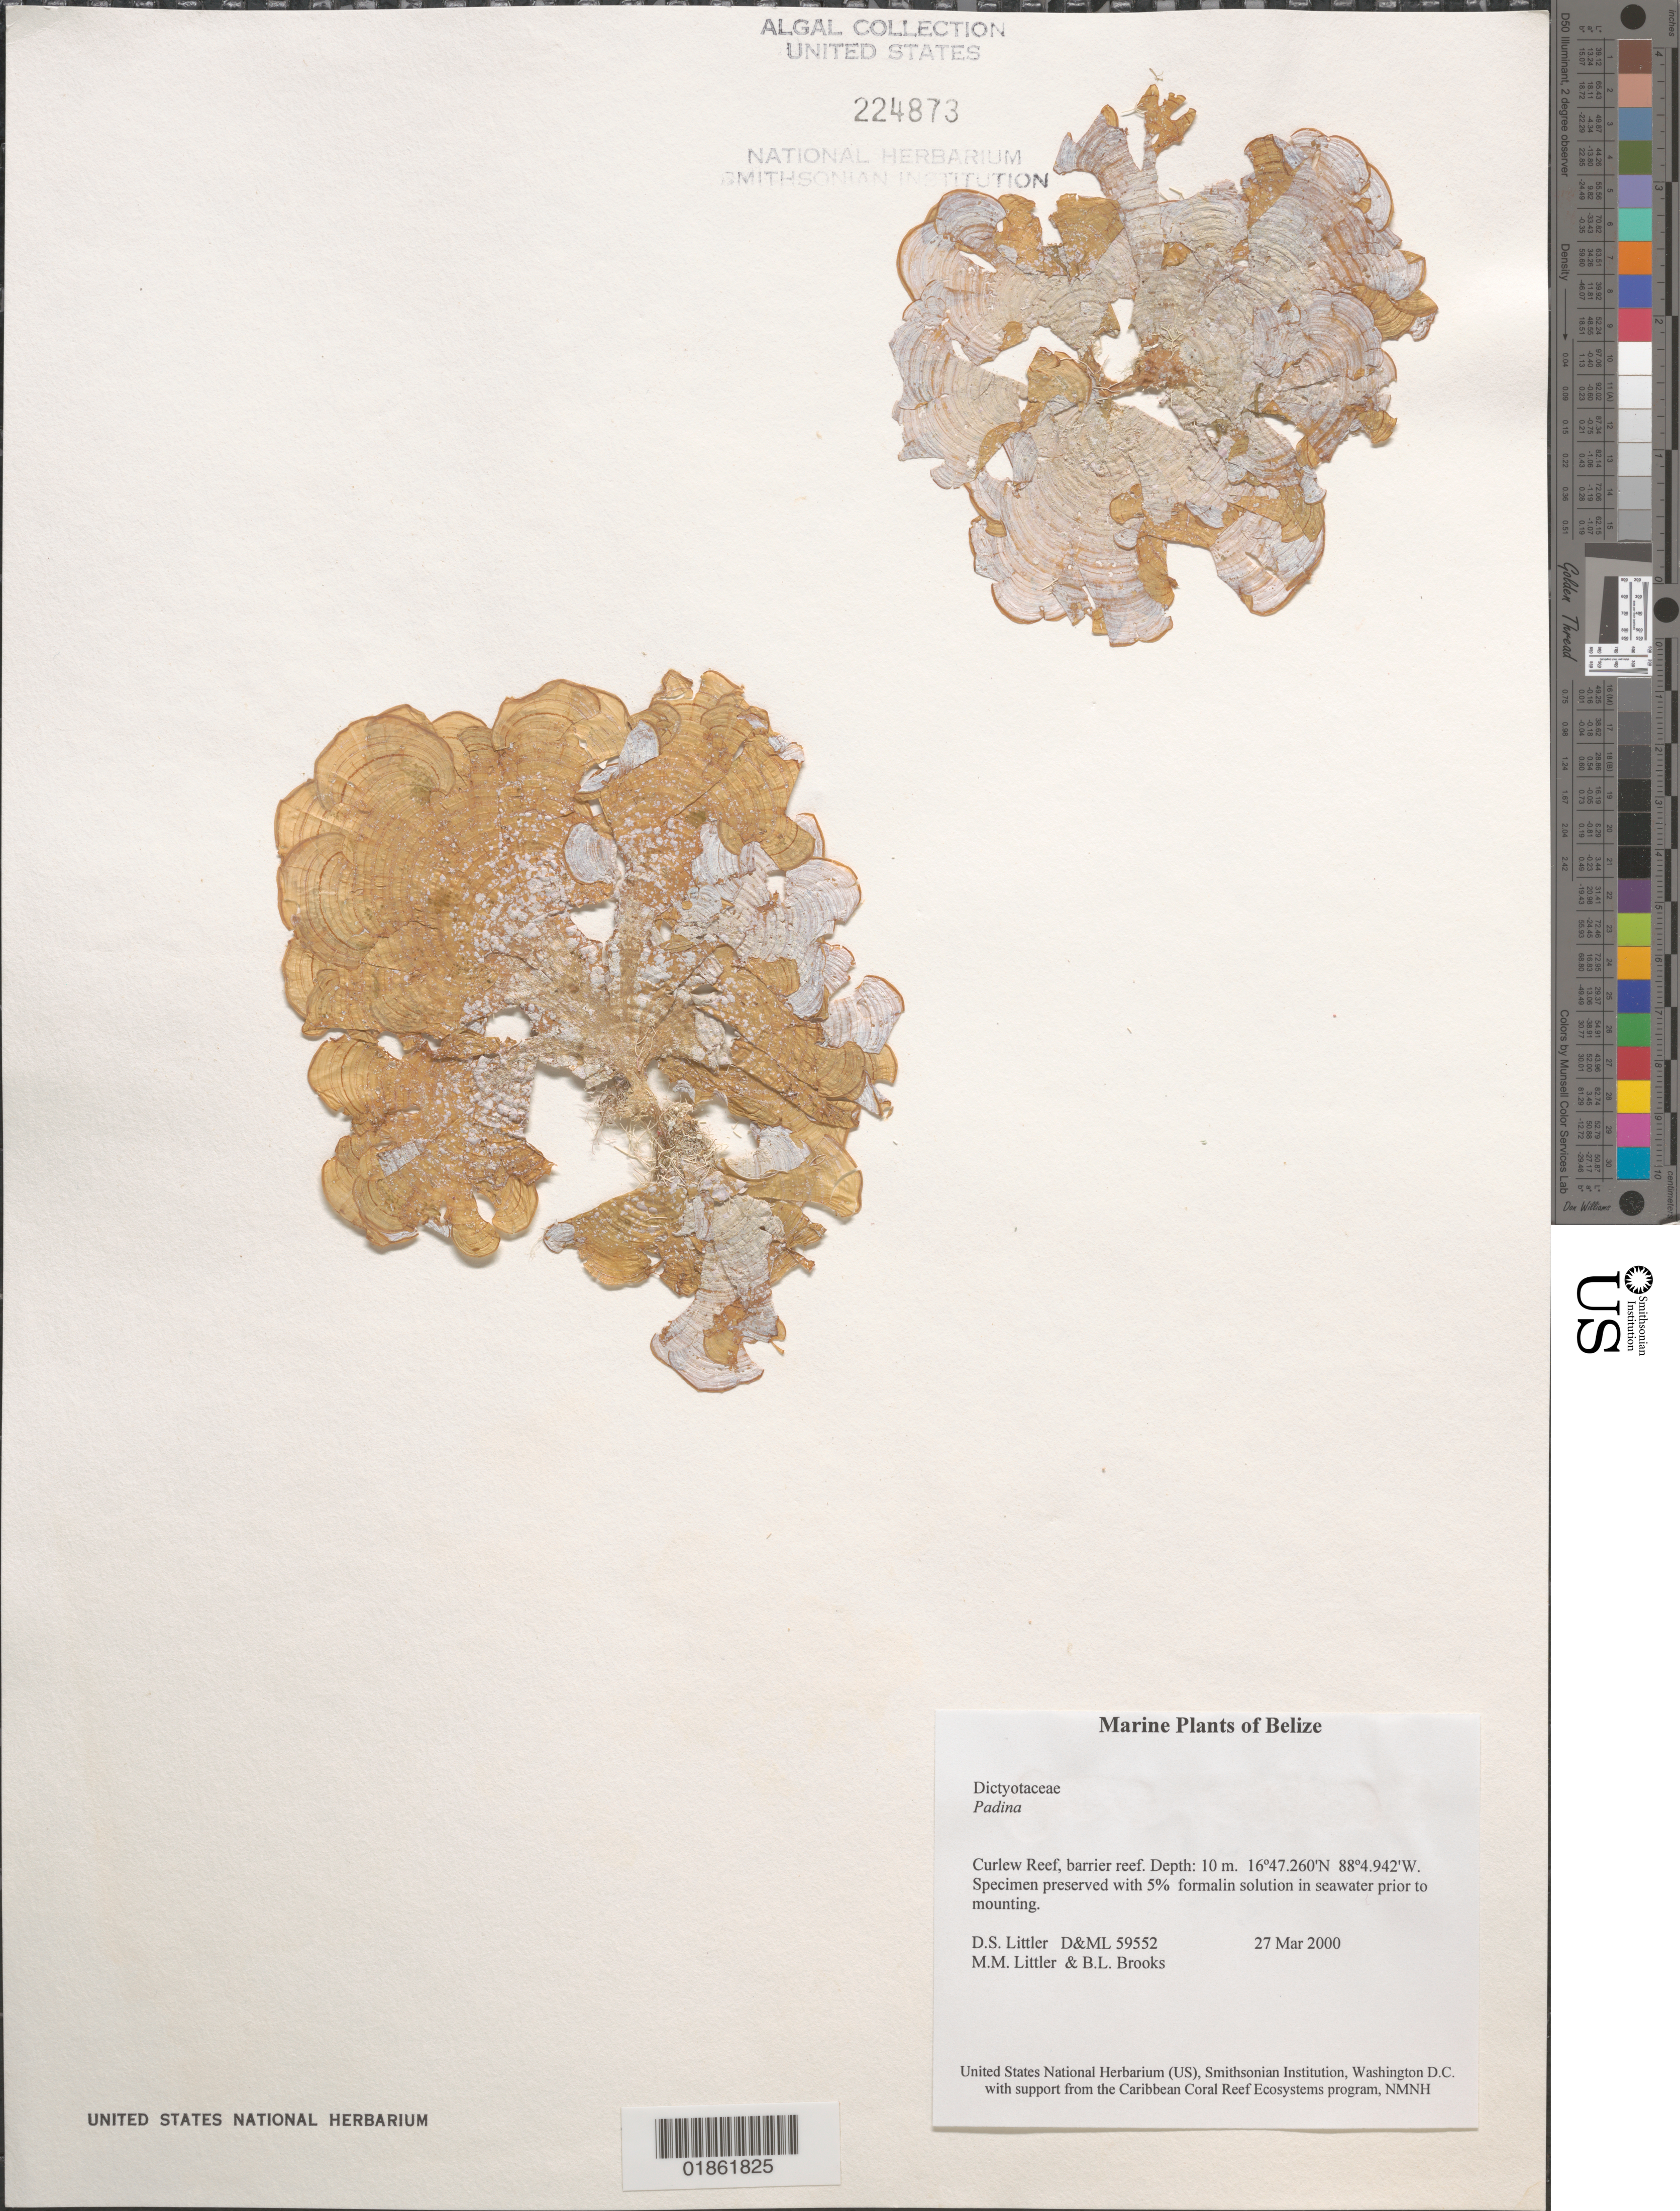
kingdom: Chromista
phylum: Ochrophyta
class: Phaeophyceae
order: Dictyotales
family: Dictyotaceae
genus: Padina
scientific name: Padina sp.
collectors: D. S. Littler & M. M. Littler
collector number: D&ML 59552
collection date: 2000-03-27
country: Belize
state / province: Stann Creek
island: Curlew Cay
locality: Curlew Cay.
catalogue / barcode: US 224873